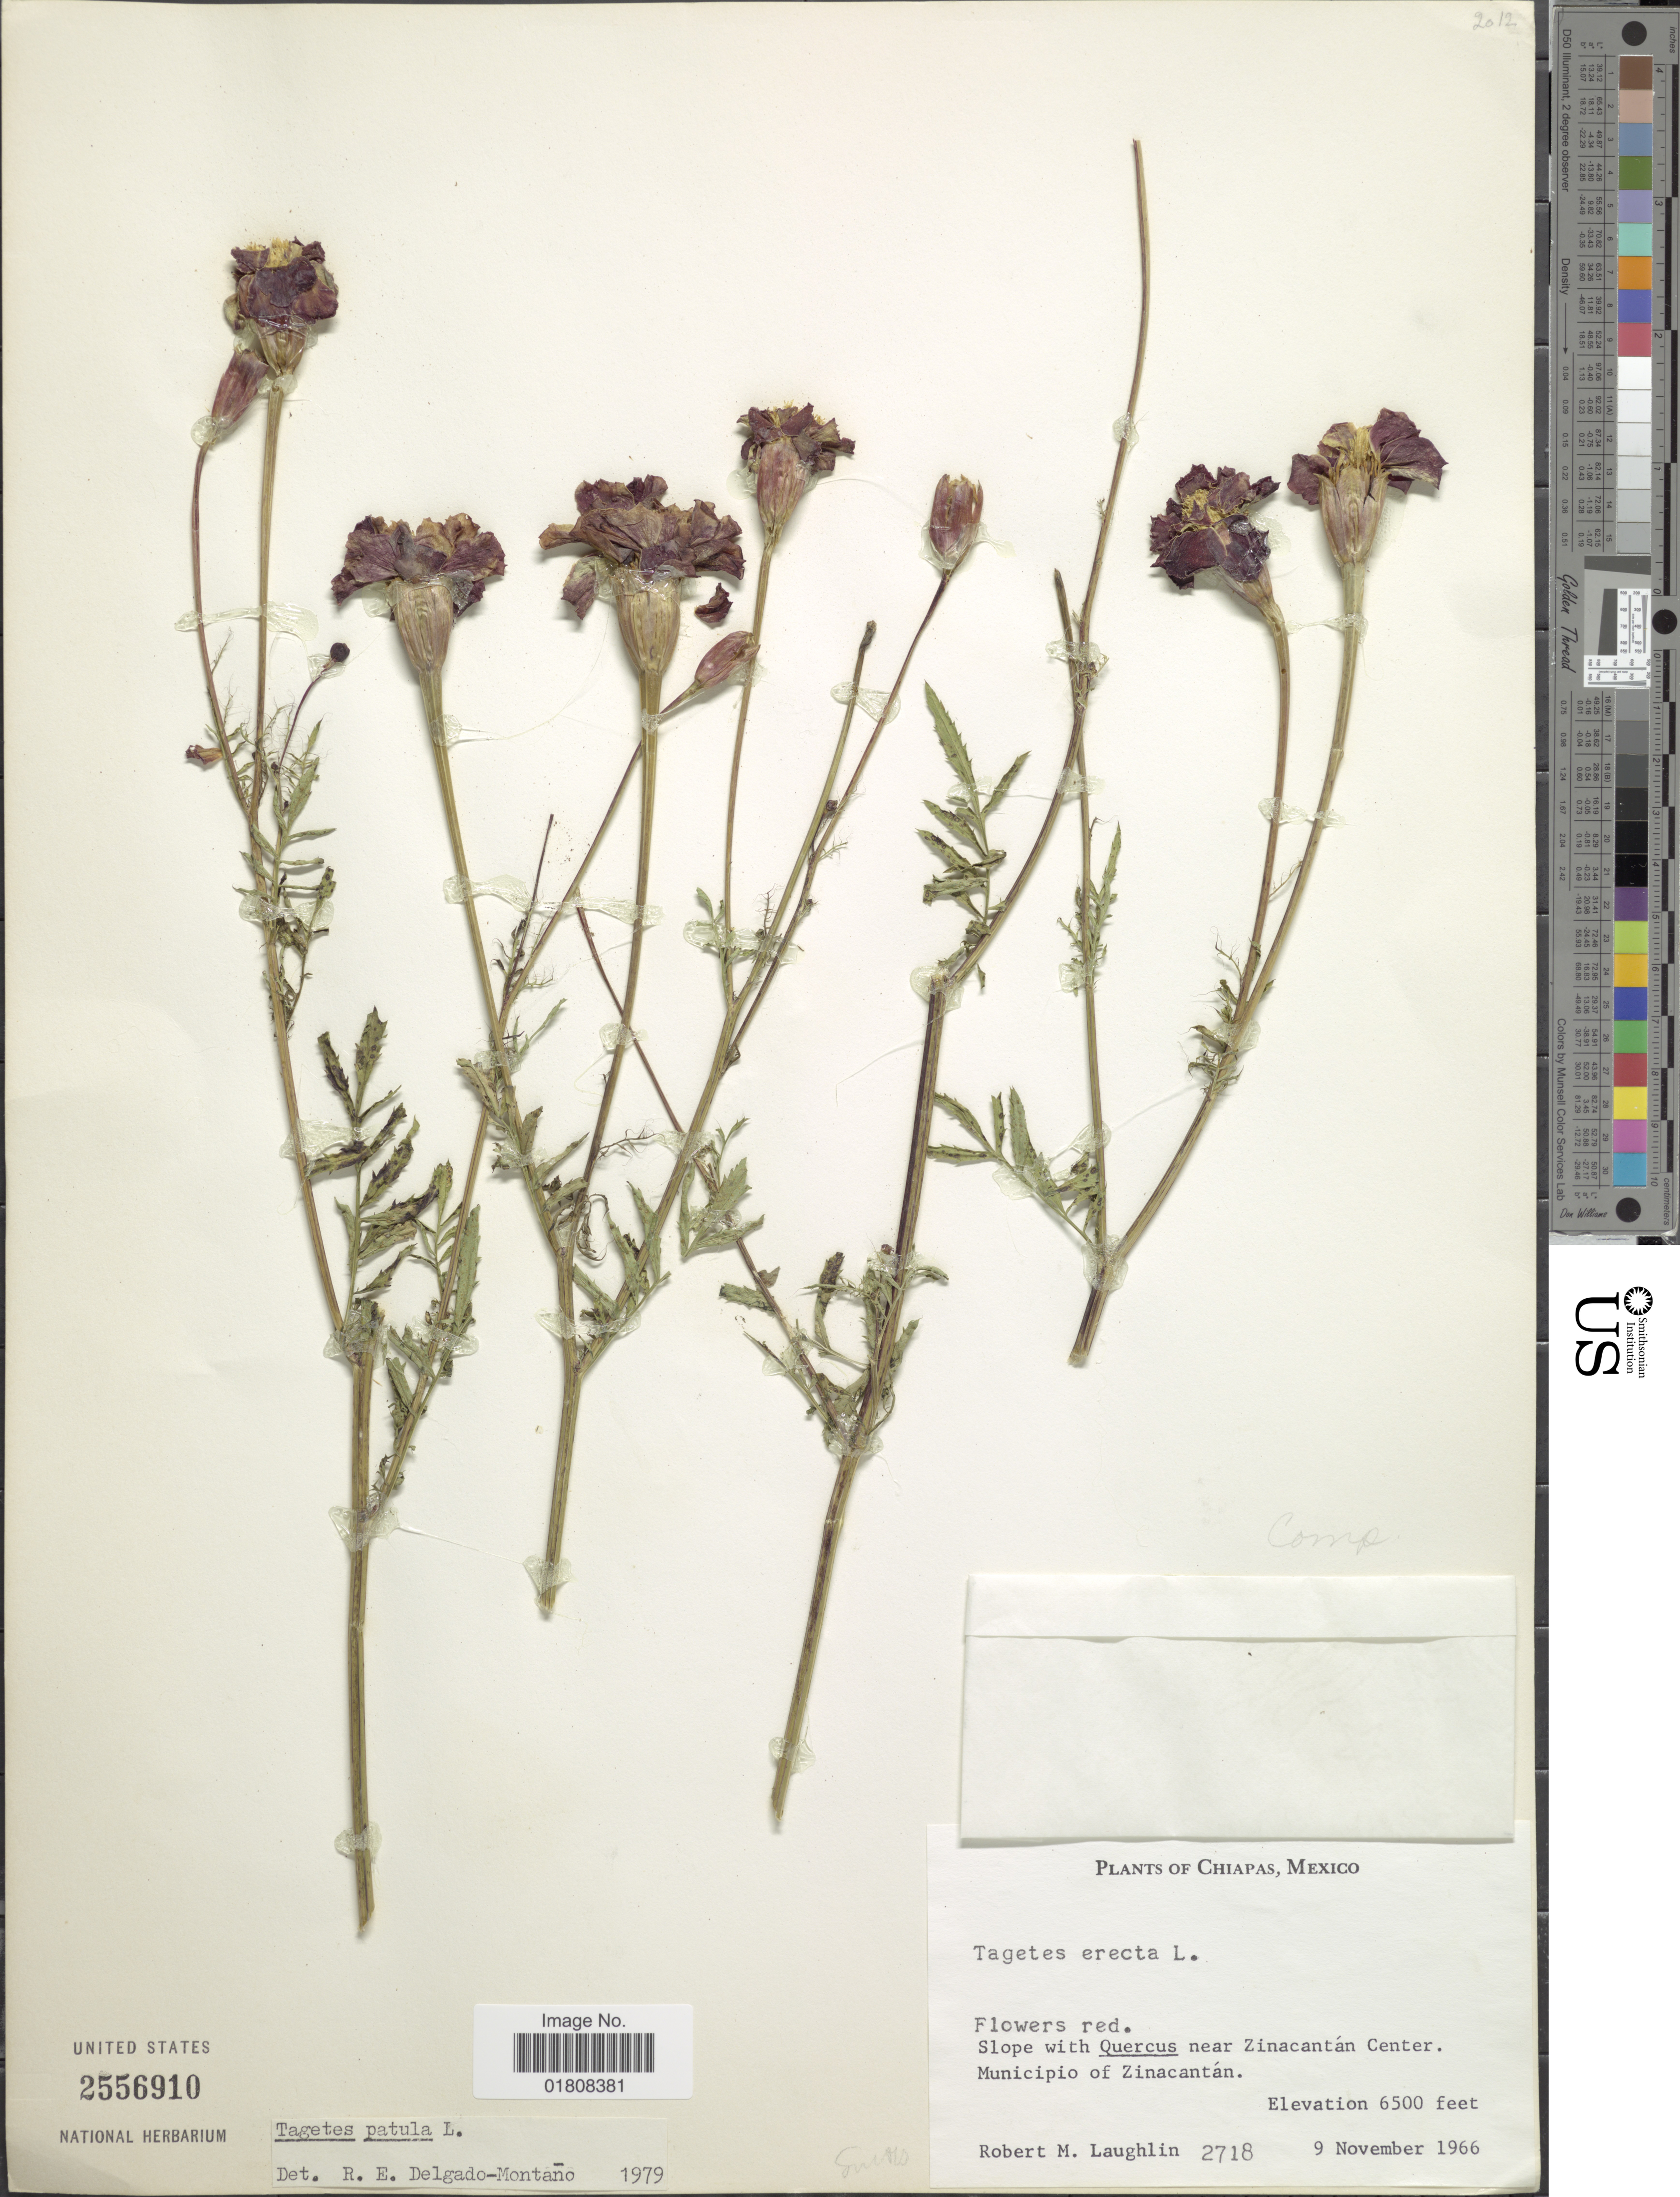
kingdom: Plantae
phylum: Tracheophyta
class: Magnoliopsida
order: Asterales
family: Asteraceae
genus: Tagetes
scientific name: Tagetes patula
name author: L.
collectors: R. M. Laughlin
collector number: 2718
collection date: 1966-11-09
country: Mexico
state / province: Chiapas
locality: Near Zinacantan Center, Municipio of Zinacantan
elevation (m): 1981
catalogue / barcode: US 2556910